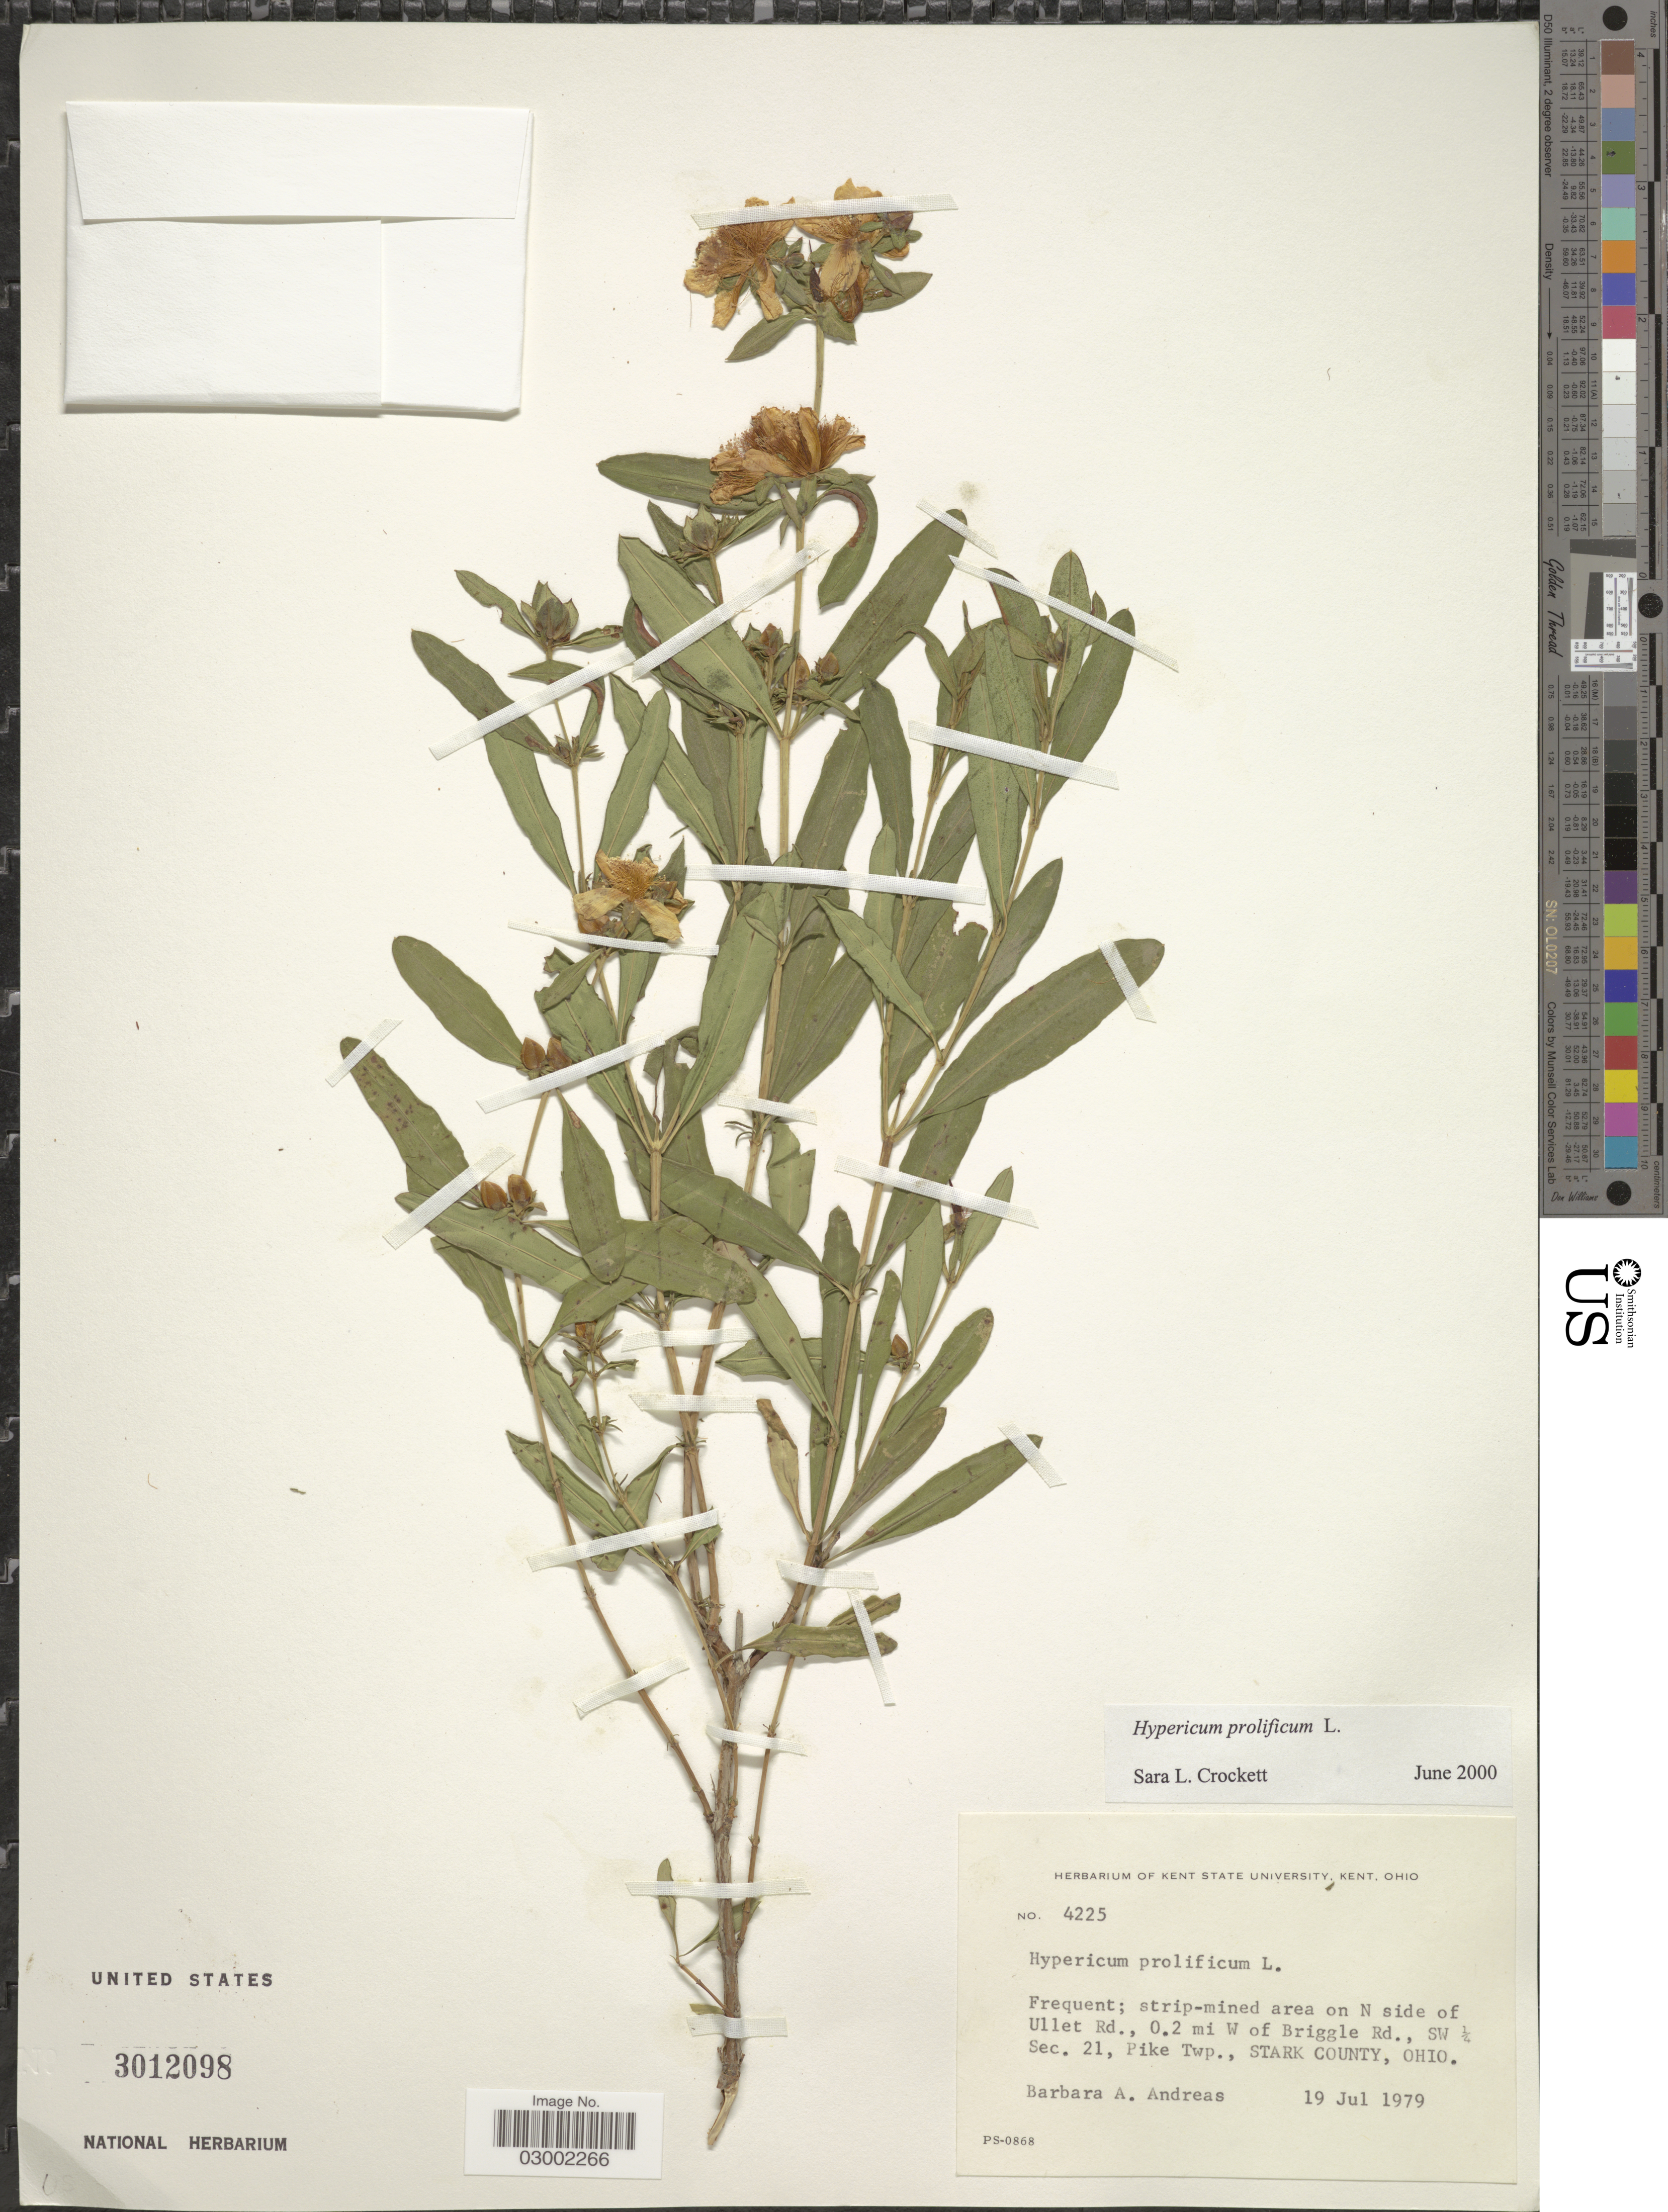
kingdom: Plantae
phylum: Tracheophyta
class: Magnoliopsida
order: Malpighiales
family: Hypericaceae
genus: Hypericum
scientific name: Hypericum prolificum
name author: L.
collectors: B. A. Andreas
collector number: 4225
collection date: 1979-07-19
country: United States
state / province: Ohio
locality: Strip-mined area on N side of Ullet Rd., 0.2 mi W of Briggle Rd., SW ¼ Sec. 21, Pike Twp., Stark County.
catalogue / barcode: US 3012098